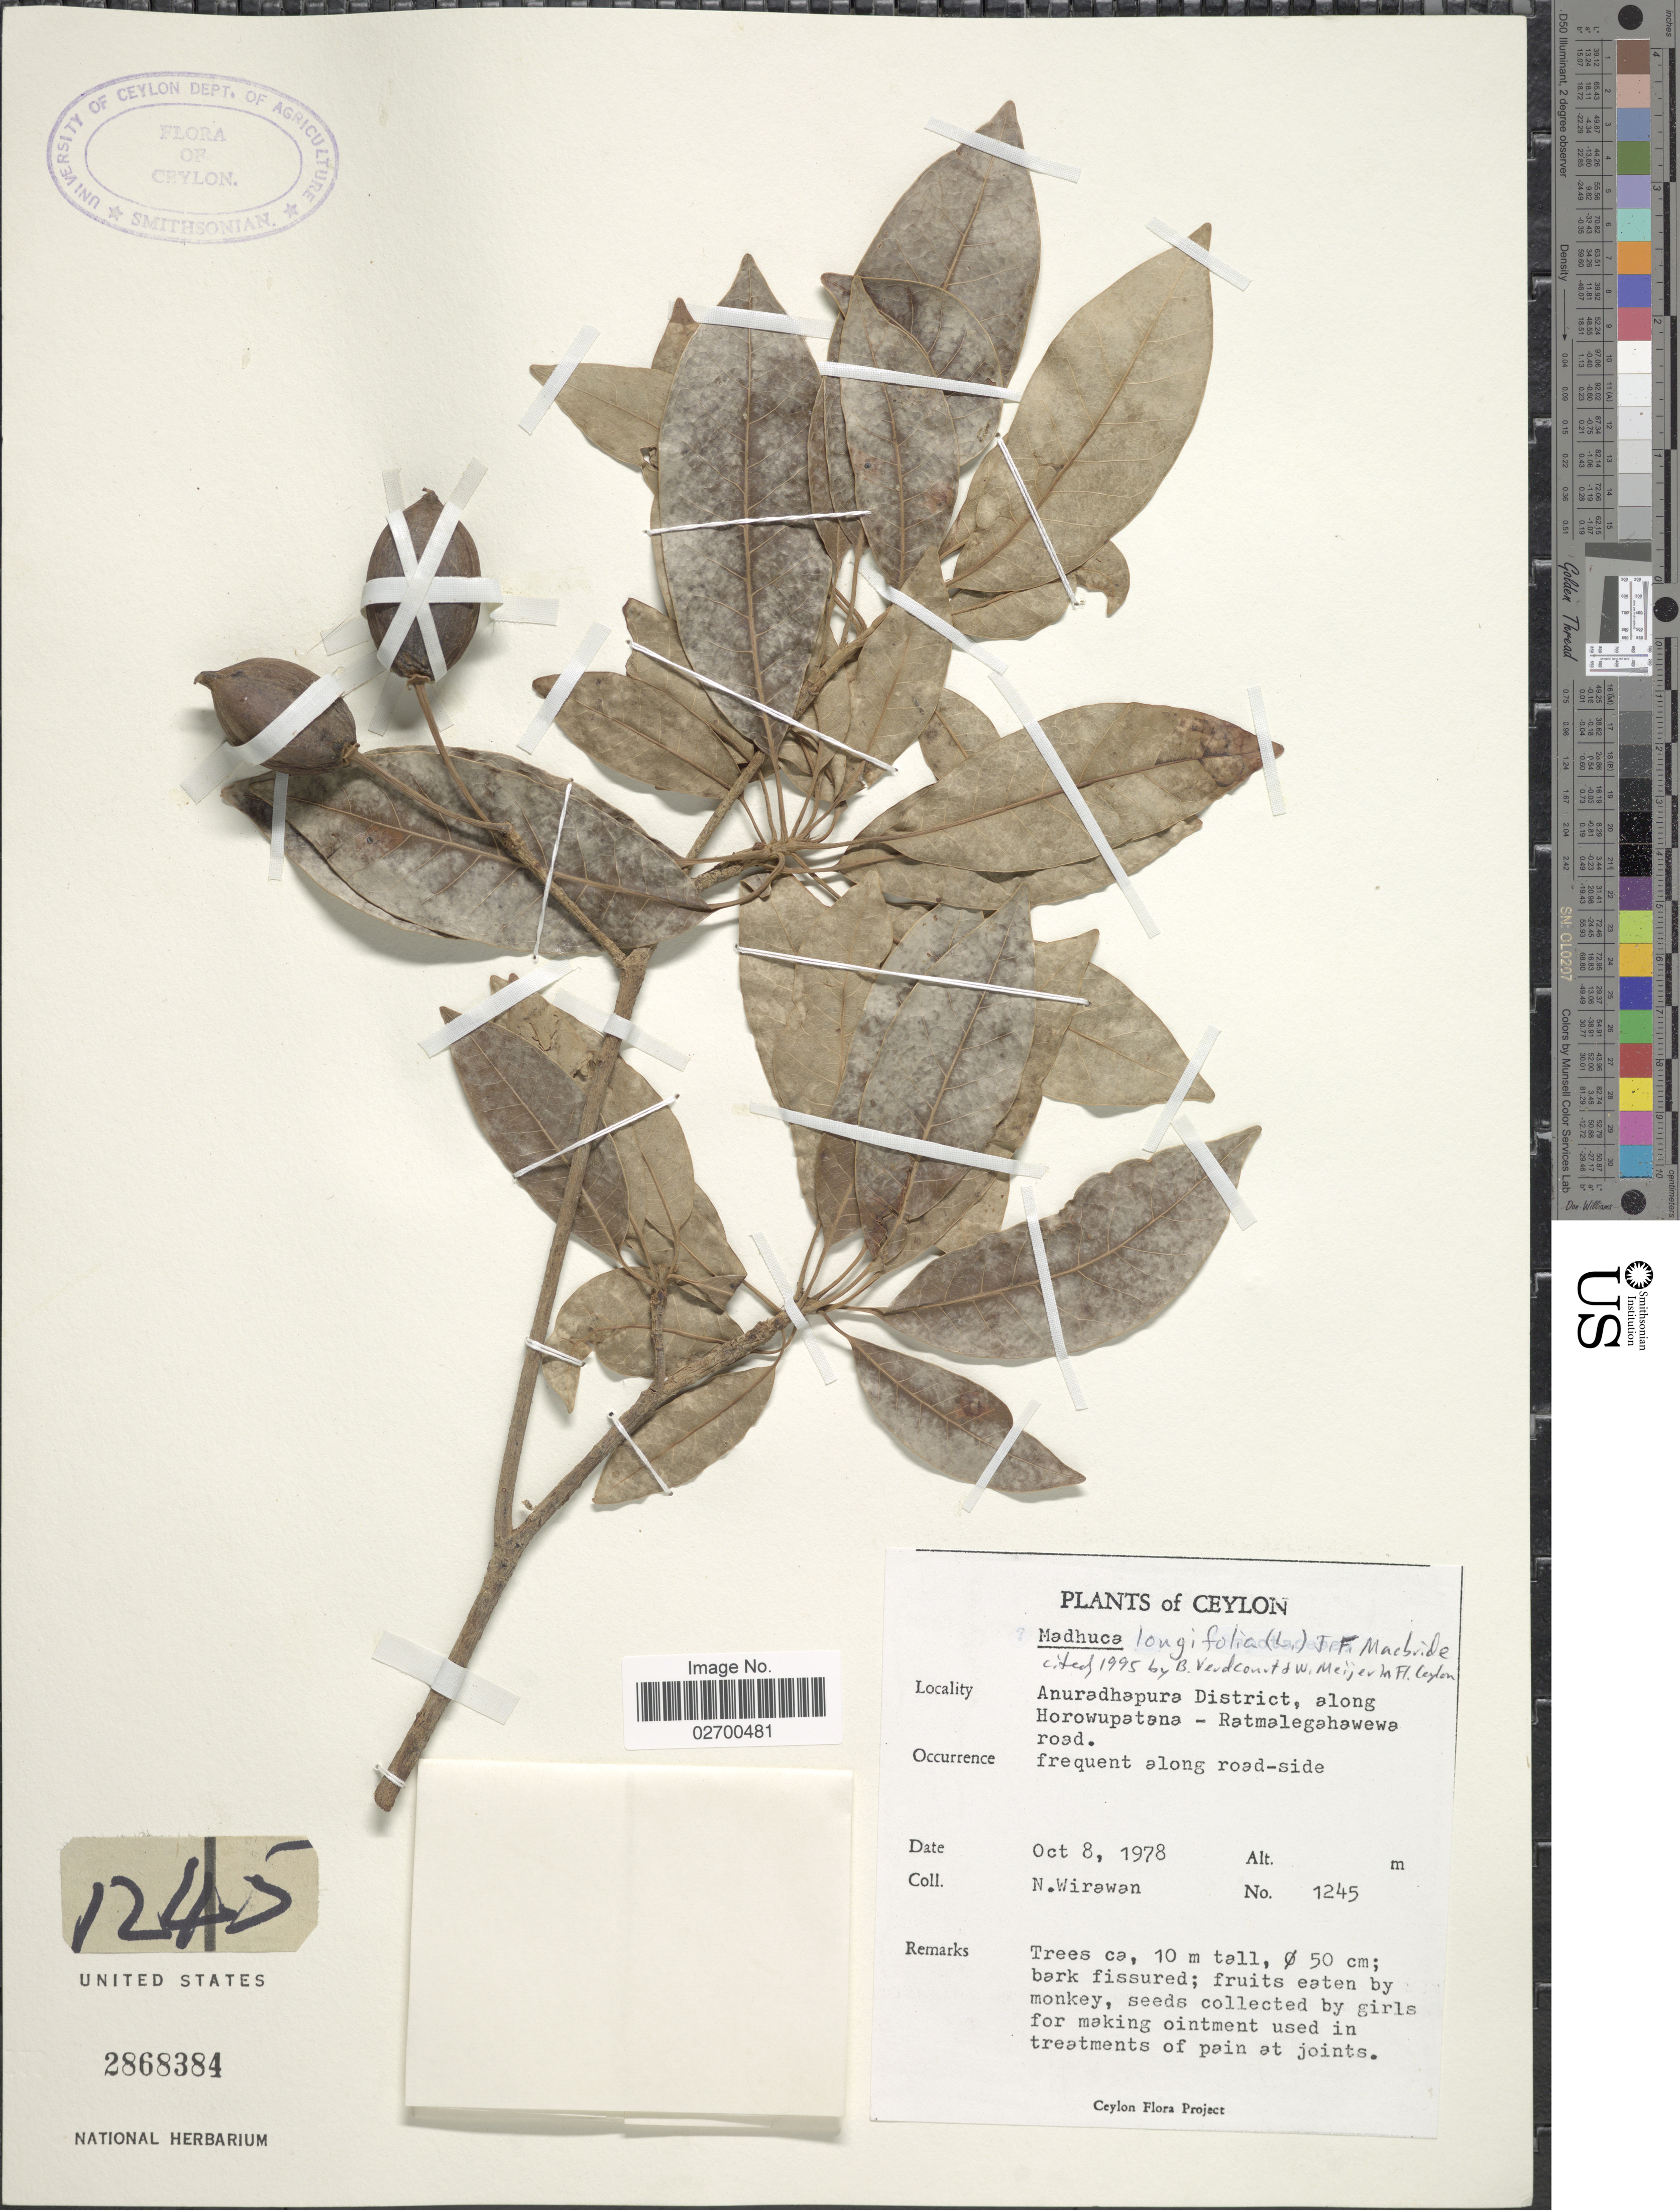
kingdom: Plantae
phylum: Tracheophyta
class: Magnoliopsida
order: Ericales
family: Sapotaceae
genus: Madhuca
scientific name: Madhuca longifolia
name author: (J. Koenig ex L.) J.F. Macbr.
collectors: N. Wirawan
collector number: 1245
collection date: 1978-10-08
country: Sri Lanka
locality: Ceylon. Anuradhapura District, along Horowupatana-Ratmalegahawewa road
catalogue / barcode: US 2868384